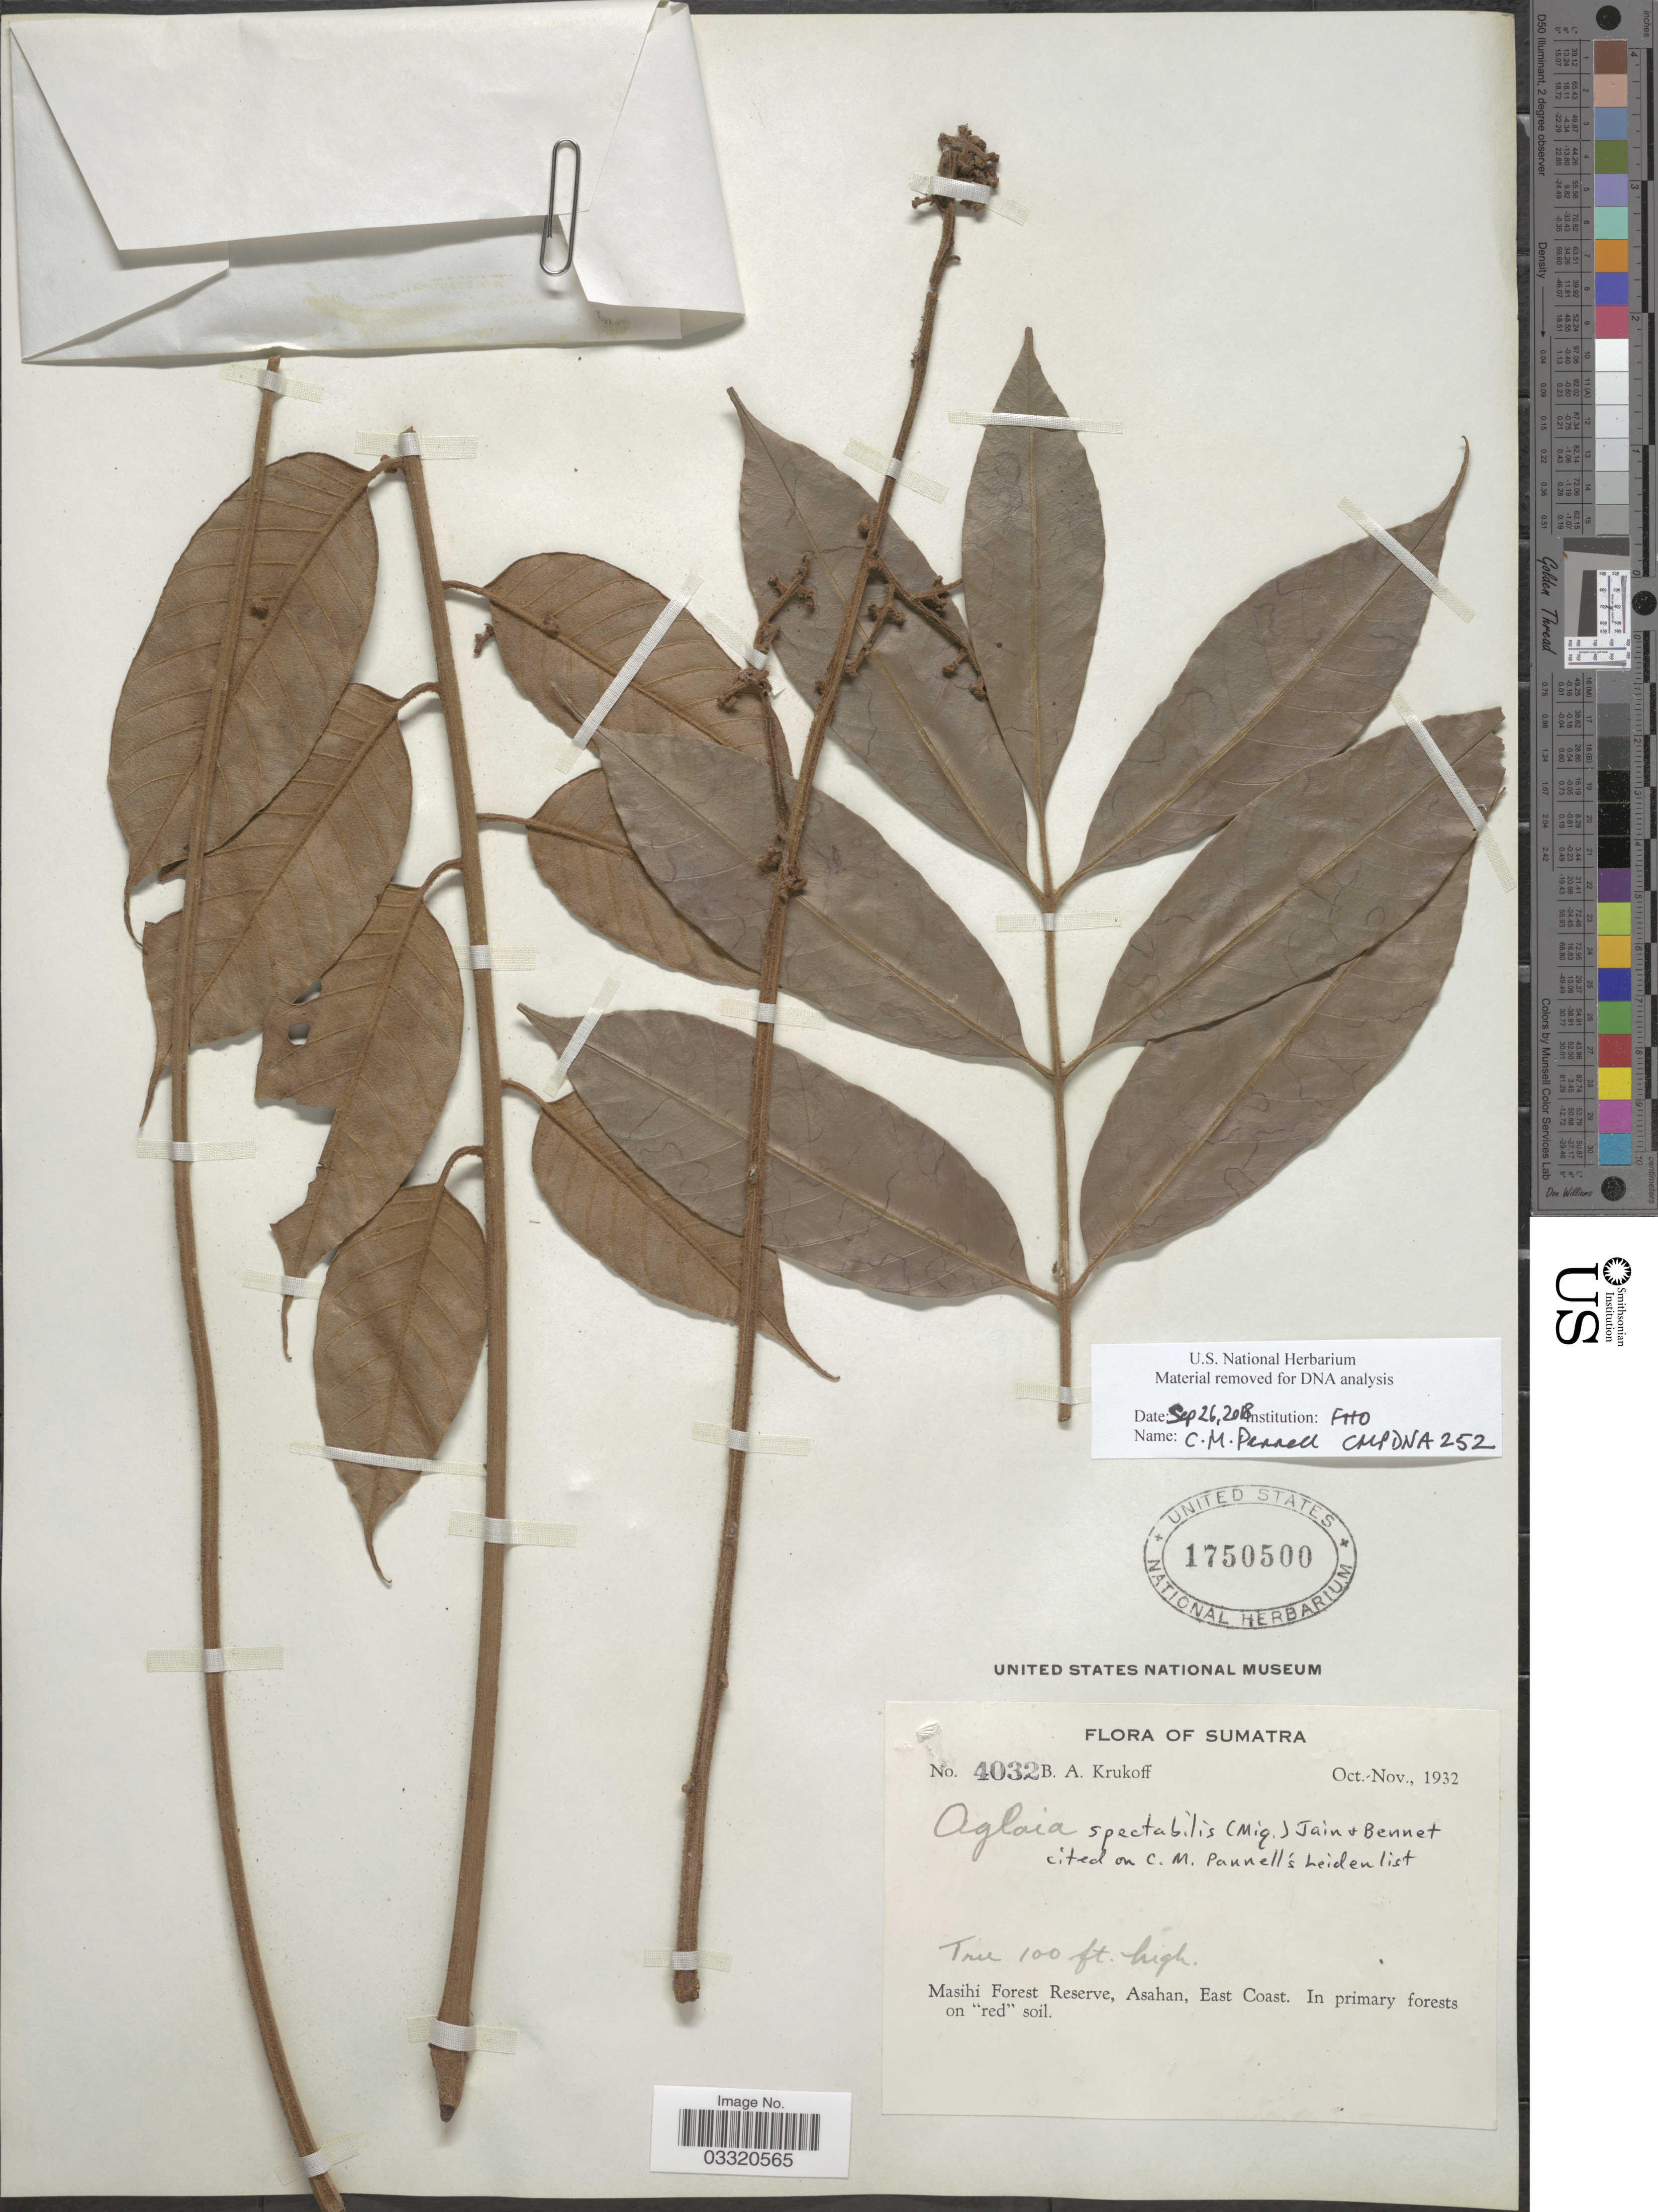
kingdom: Plantae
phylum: Tracheophyta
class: Magnoliopsida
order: Sapindales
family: Meliaceae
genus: Aglaia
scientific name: Aglaia spectabilis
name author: (Miq.) S.S. Jain & Bennet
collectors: B. A. Krukoff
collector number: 4032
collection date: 1932-10/1932-11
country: Indonesia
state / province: Sumatra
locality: Masihi Forest Reserve, Asahan, East Coast.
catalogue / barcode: US 1750500